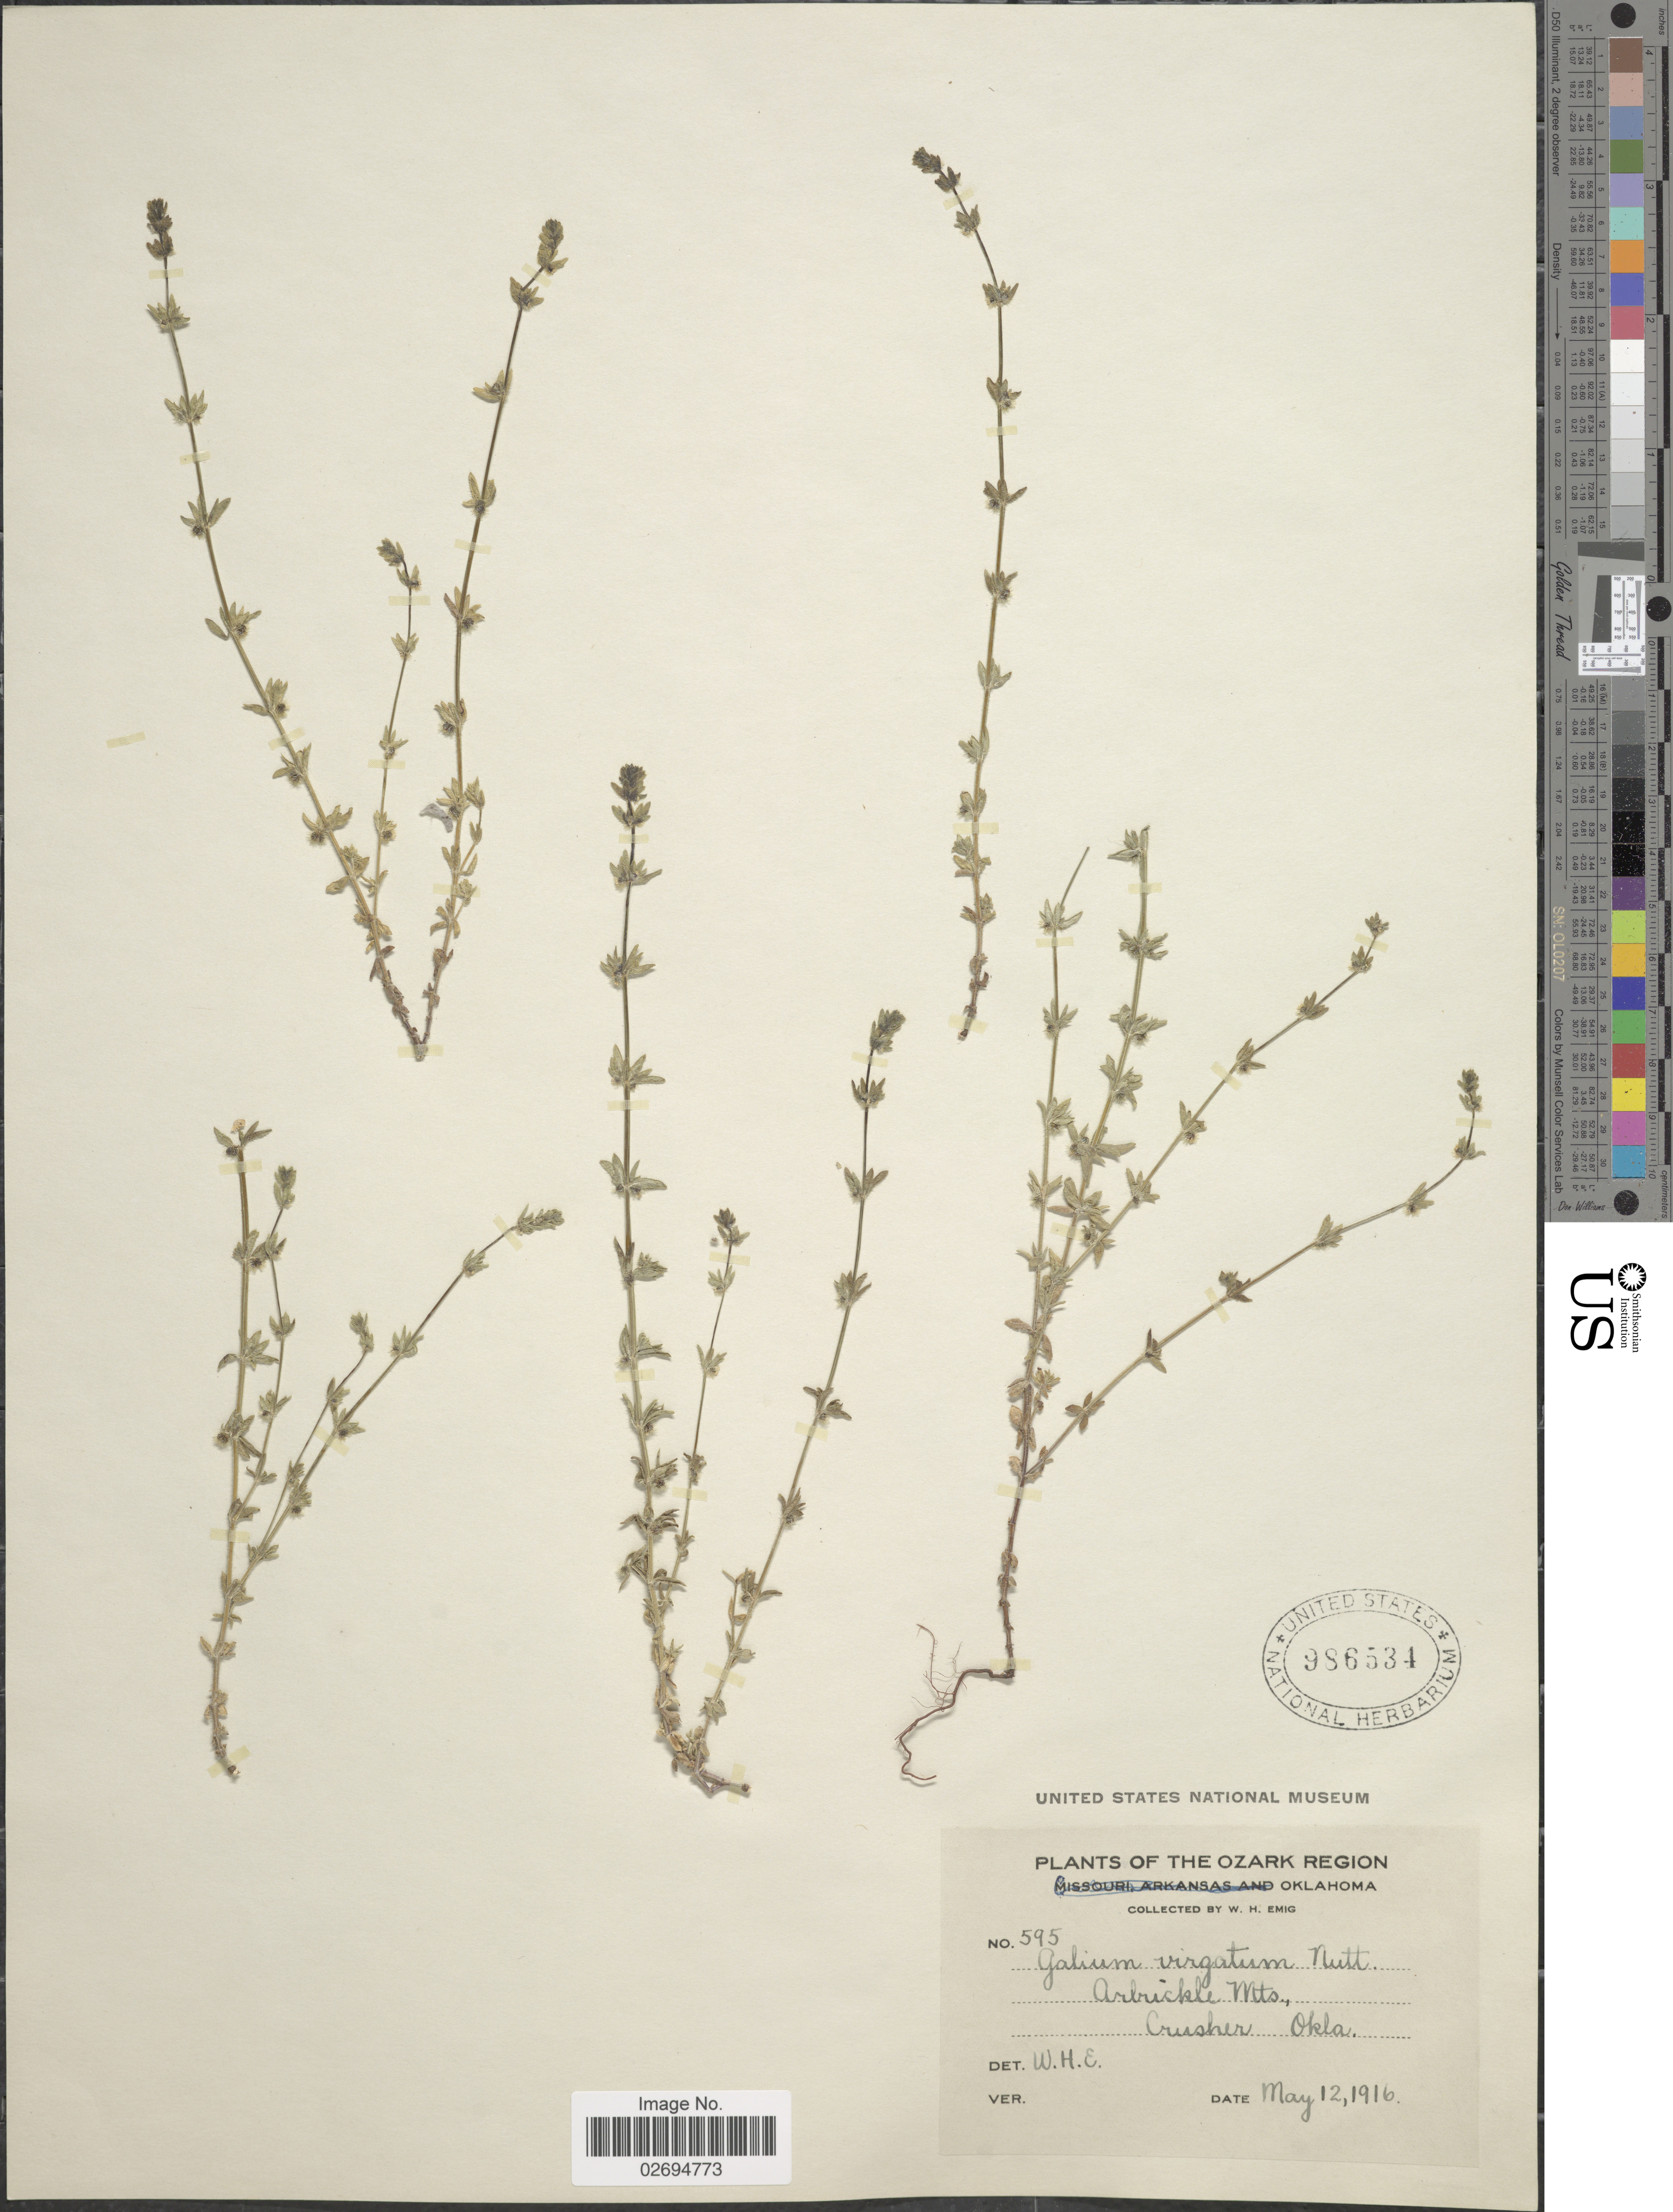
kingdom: Plantae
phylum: Tracheophyta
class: Magnoliopsida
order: Gentianales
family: Rubiaceae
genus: Galium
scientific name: Galium virgatum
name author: Nutt.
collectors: W. H. Emig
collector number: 595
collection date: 1916-05-12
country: United States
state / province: Oklahoma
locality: The Ozark Region, Arbückle Mts, Crusher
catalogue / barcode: US 986534